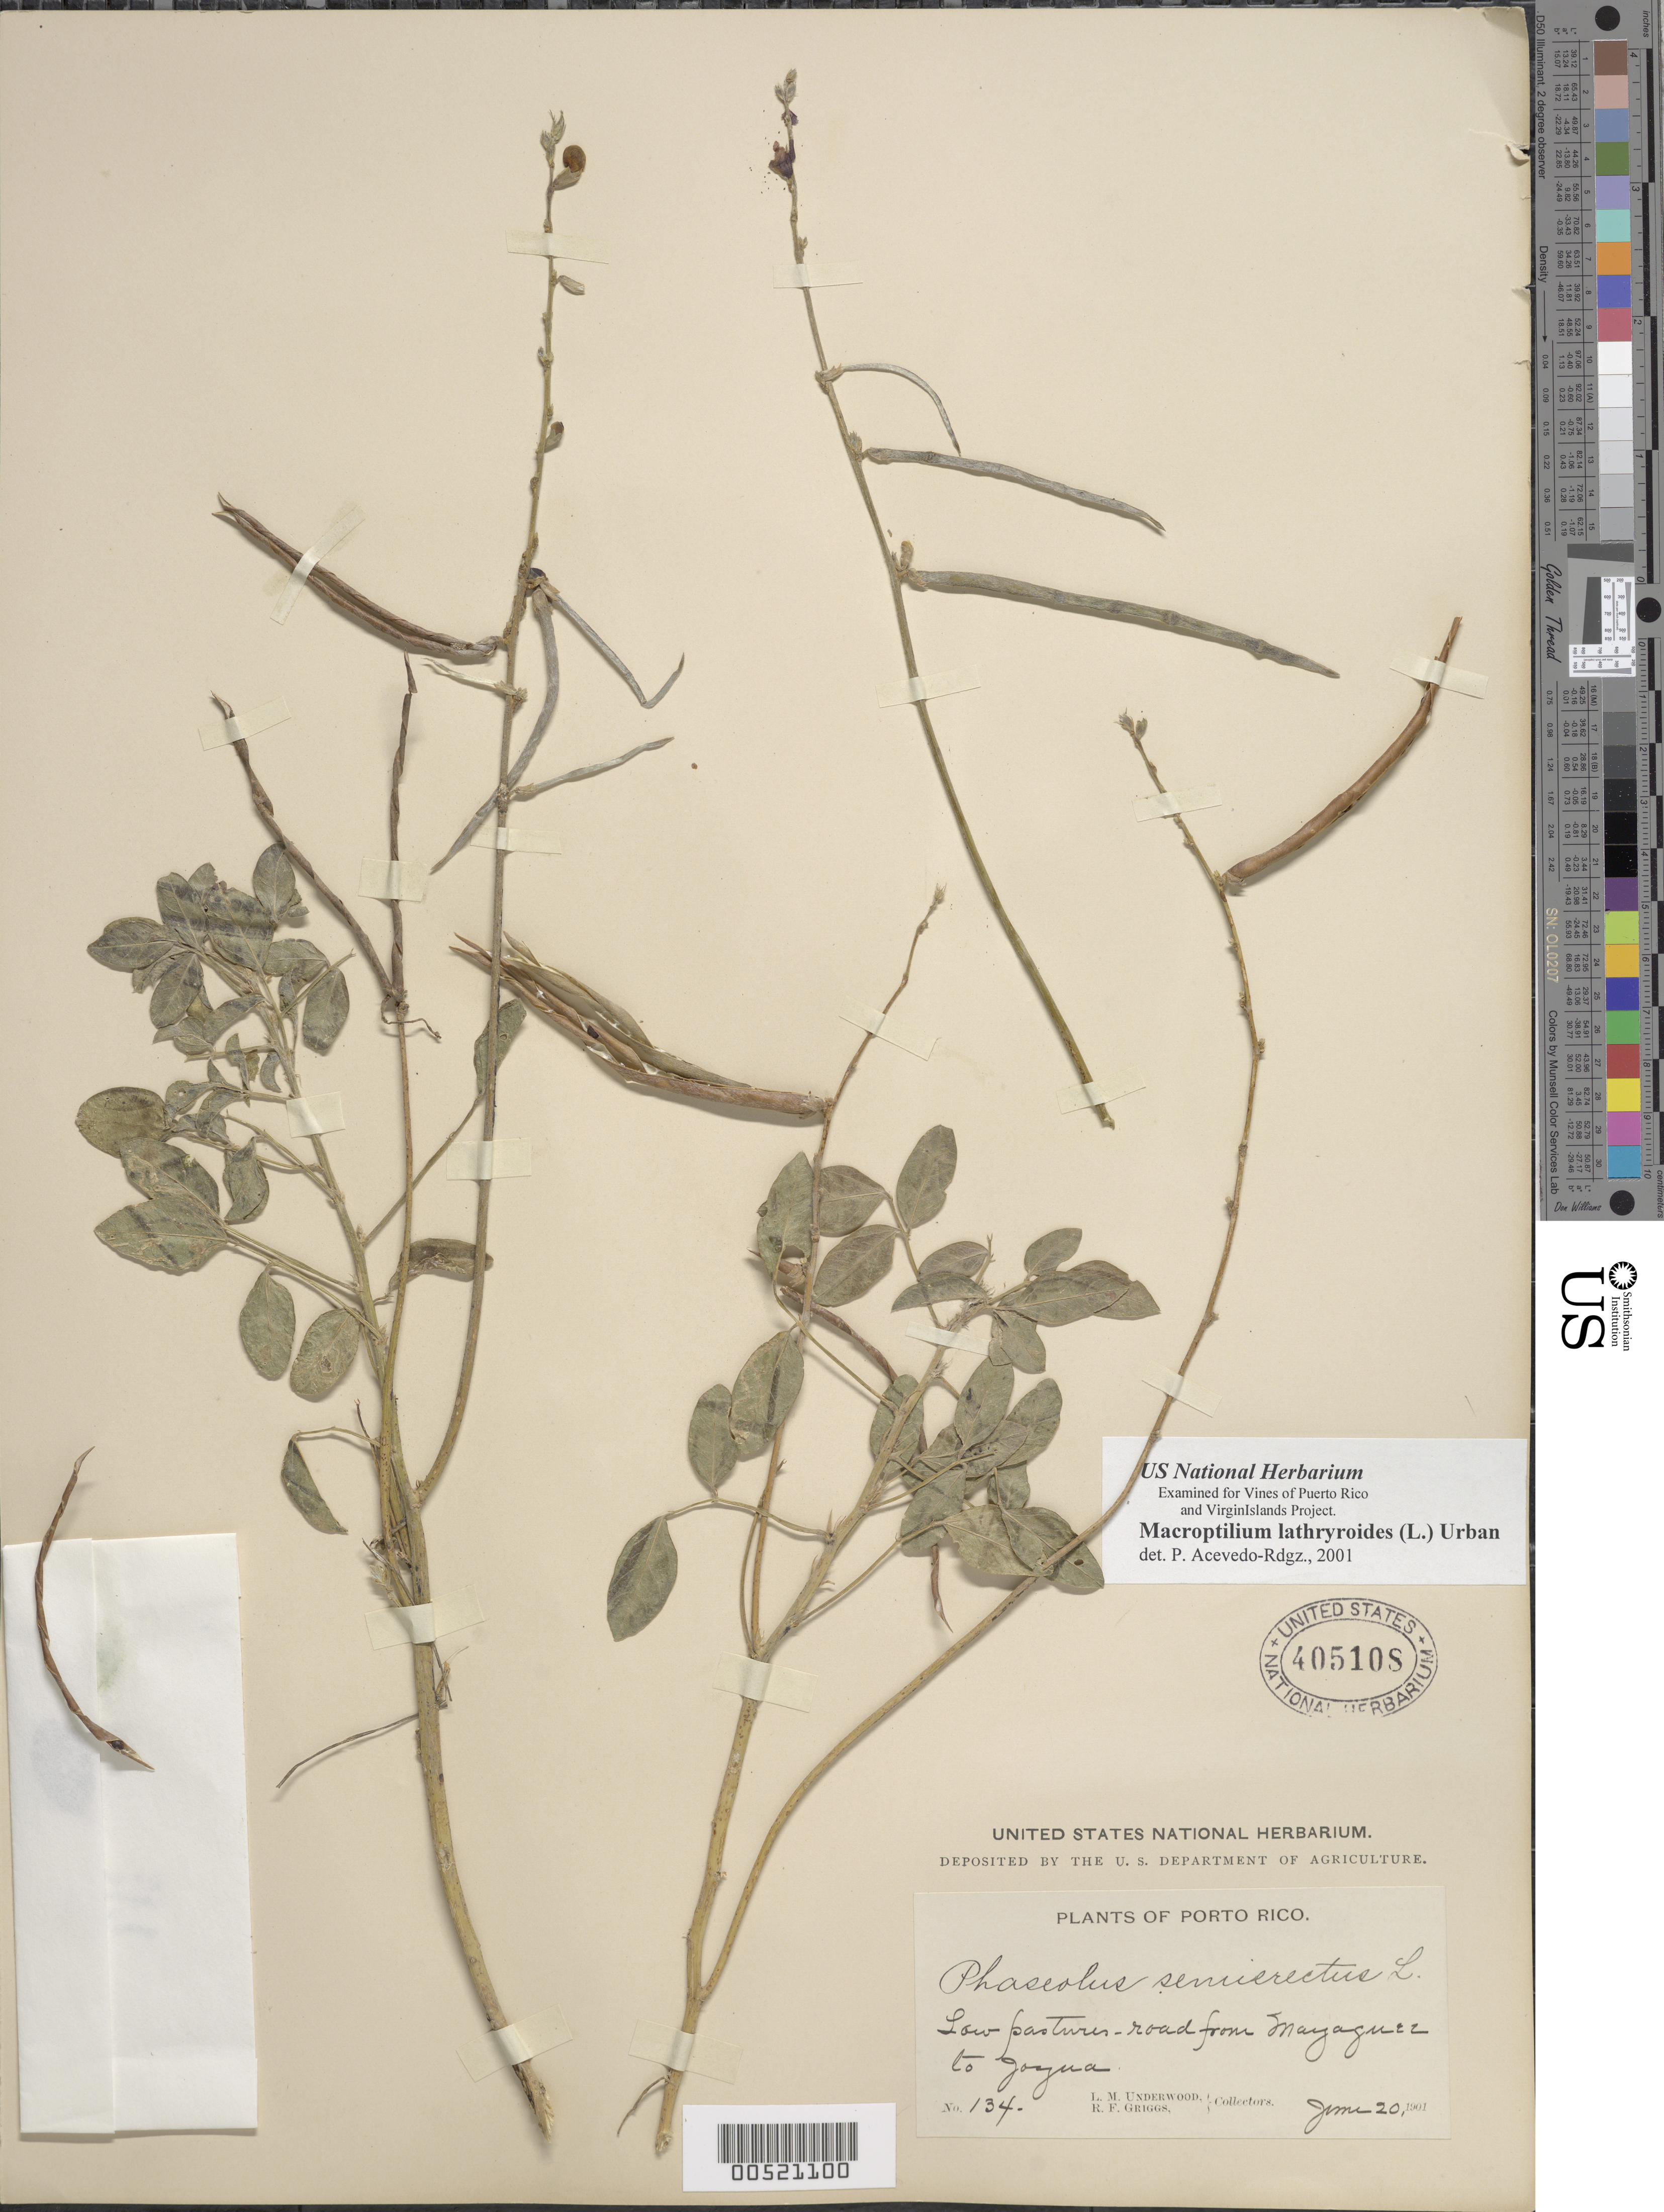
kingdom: Plantae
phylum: Tracheophyta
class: Magnoliopsida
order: Fabales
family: Fabaceae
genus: Macroptilium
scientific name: Macroptilium lathyroides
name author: (L.) Urb.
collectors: L. M. Underwood & R. F. Griggs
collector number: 134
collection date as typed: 20 Jun 1901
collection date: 1901-06-20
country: Puerto Rico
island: Greater Antilles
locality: road from Mayaguez to Joyua. Low pastures.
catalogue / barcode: US 405108